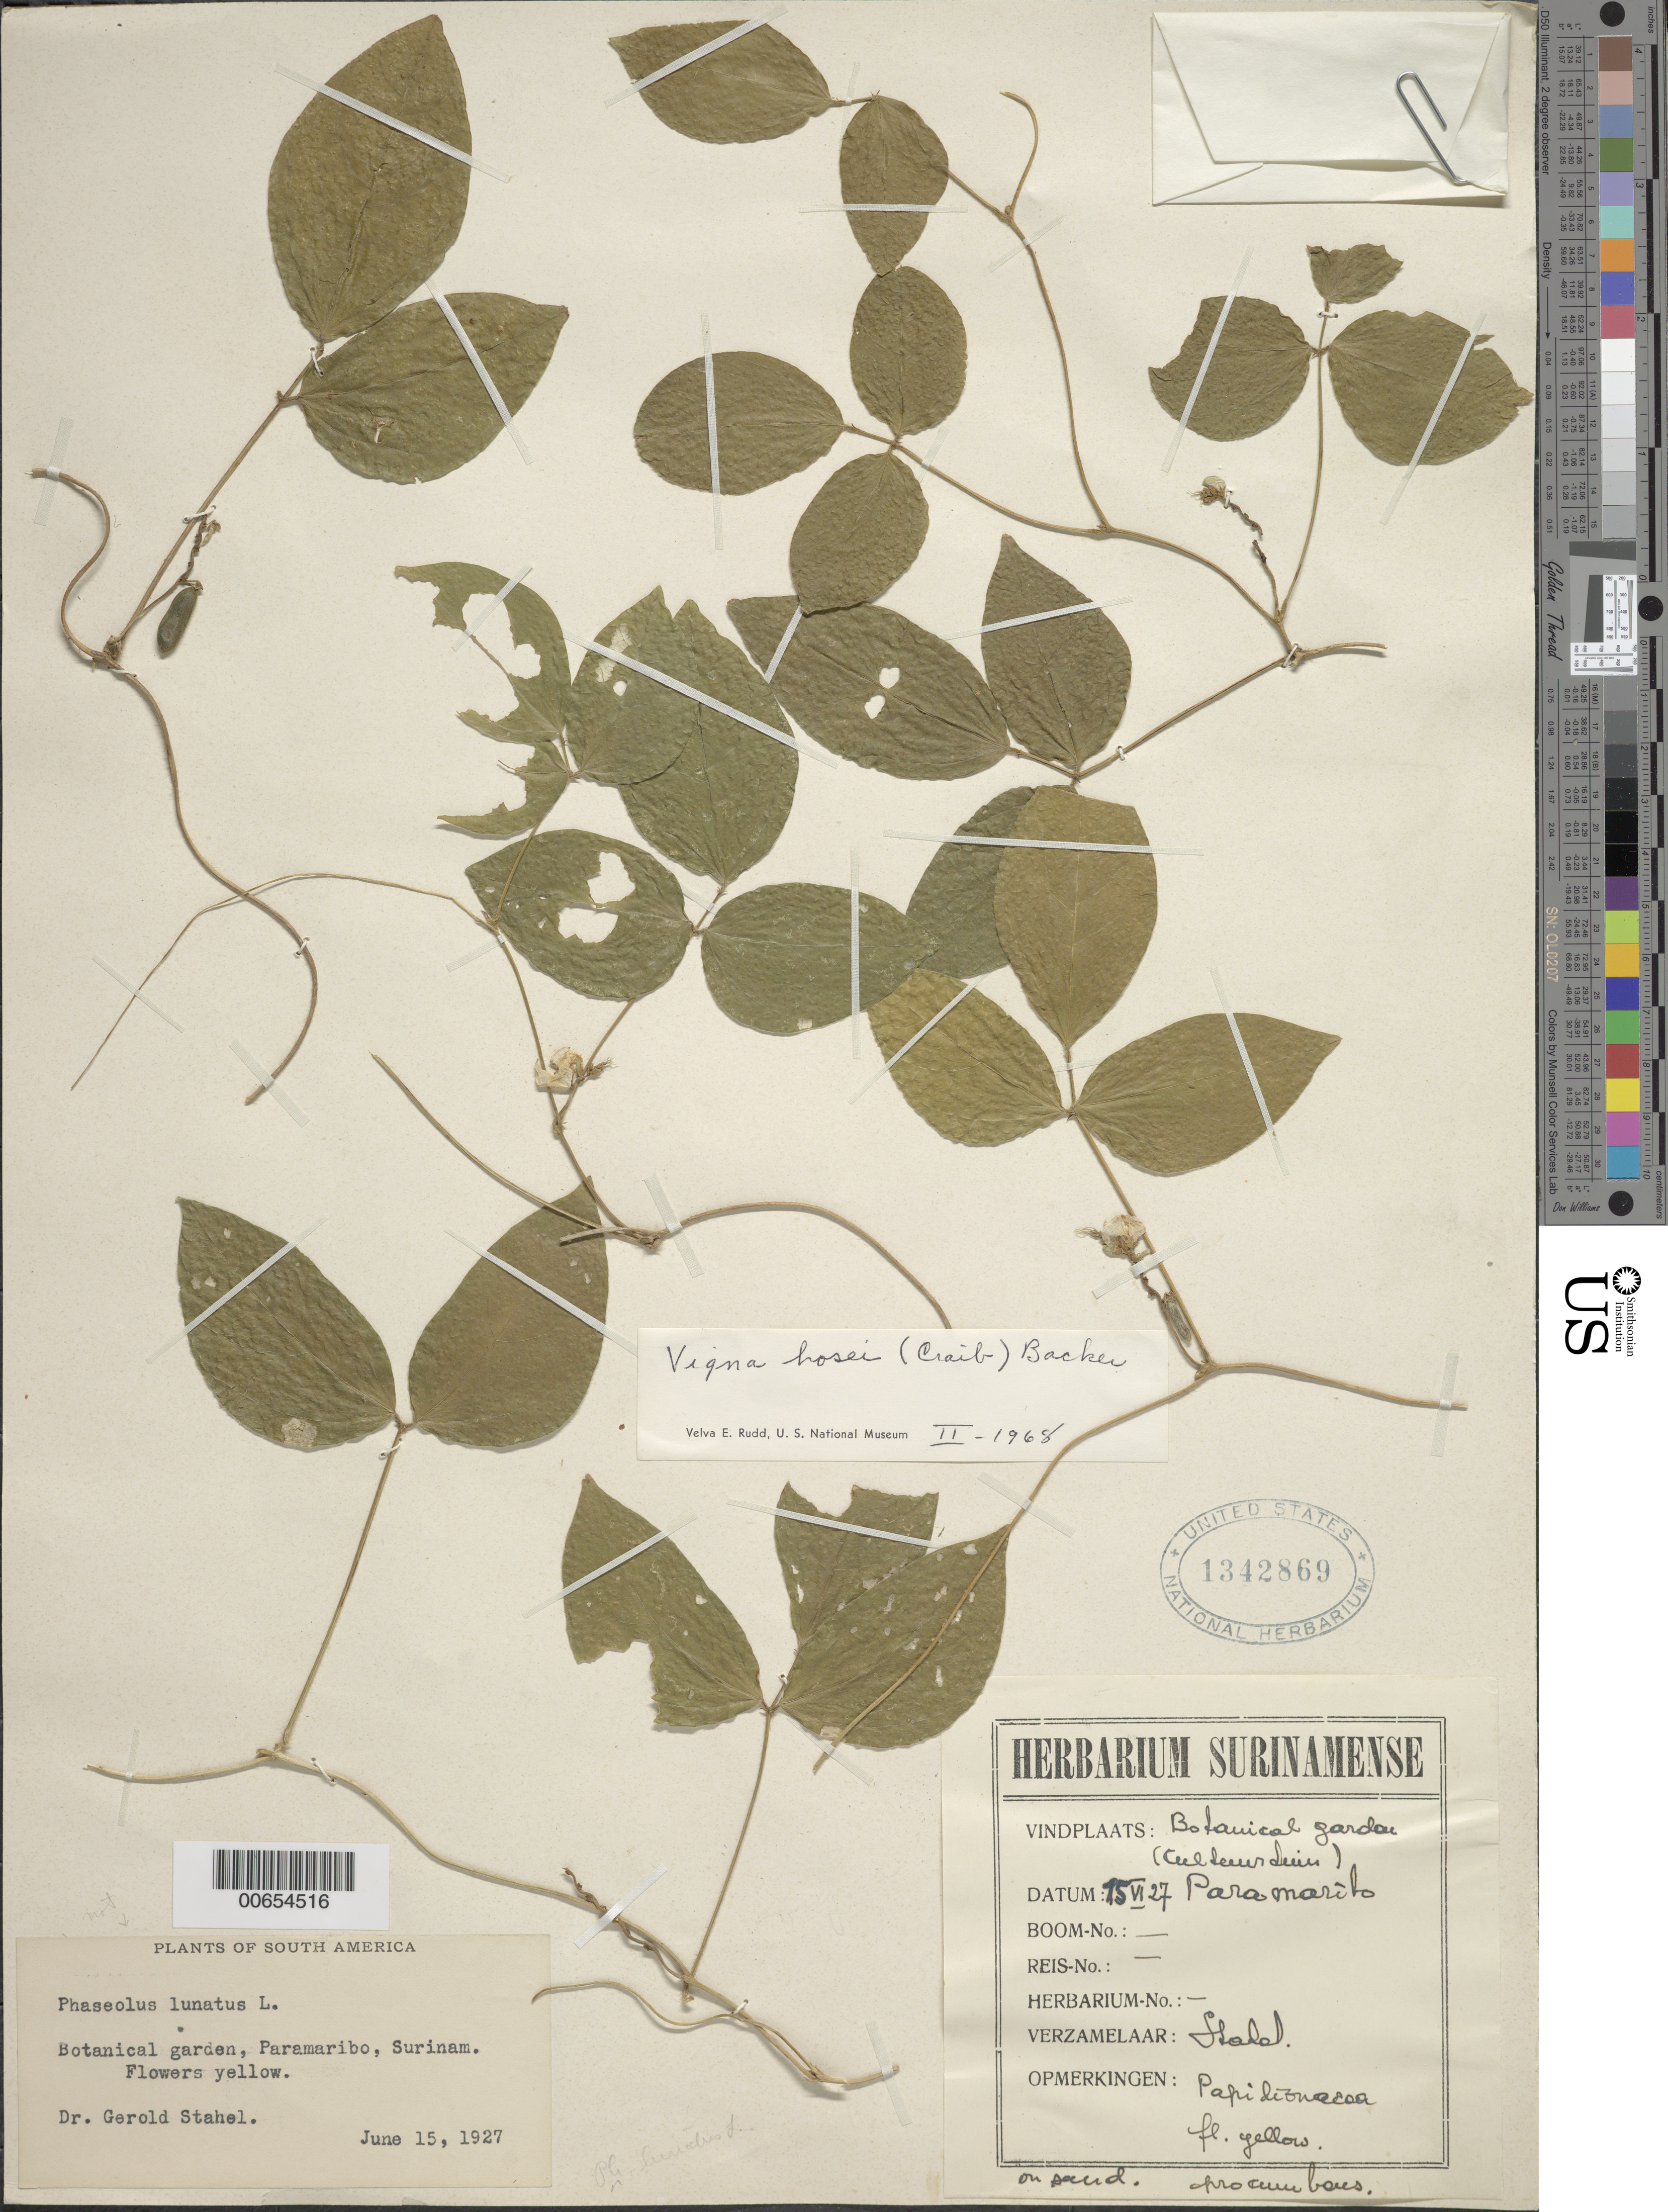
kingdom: Plantae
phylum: Tracheophyta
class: Magnoliopsida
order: Fabales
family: Fabaceae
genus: Vigna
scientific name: Vigna hosei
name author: (Craib) Backer ex K. Heyne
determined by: Rudd, V. E.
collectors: G. Stahel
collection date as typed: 15-Jun-27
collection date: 1927-06-15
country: Suriname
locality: Paramaribo, Botanical Gardens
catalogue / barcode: US 1342869